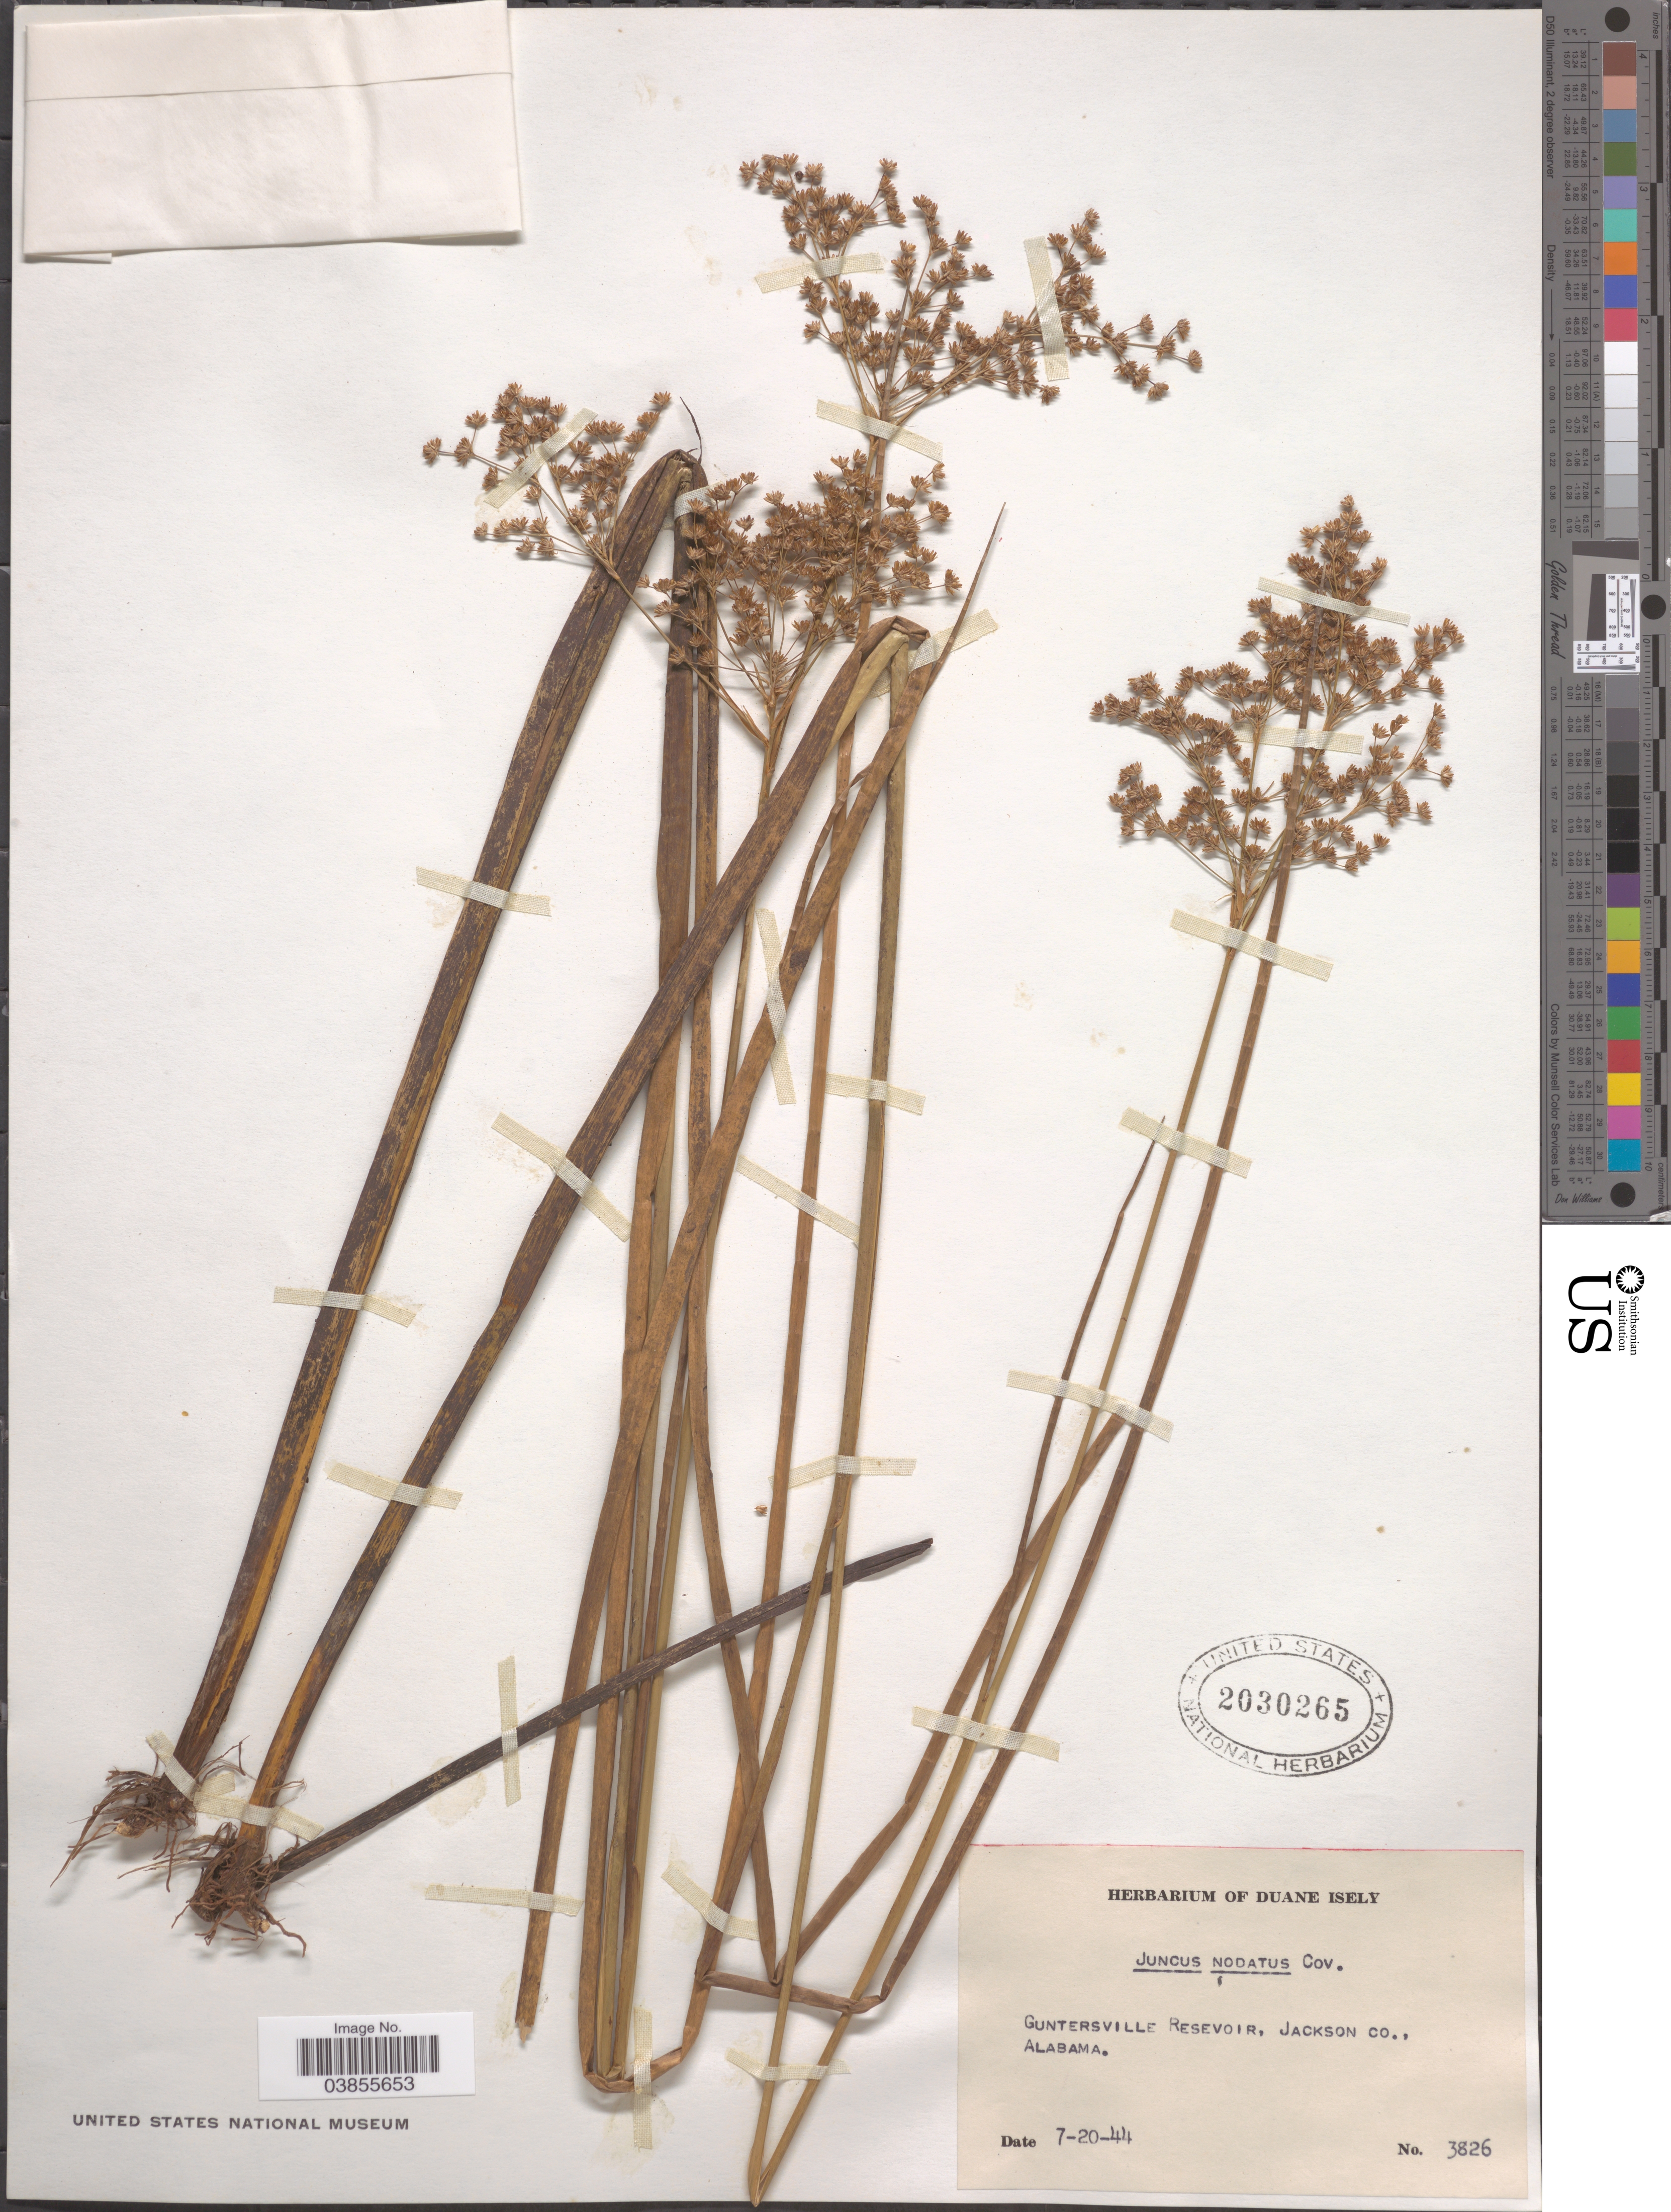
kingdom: Plantae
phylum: Tracheophyta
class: Liliopsida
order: Poales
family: Juncaceae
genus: Juncus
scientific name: Juncus nodatus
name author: Coville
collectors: ex. herb. Duane Isely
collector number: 3826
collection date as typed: Transcribed d/m/y: 20/7/44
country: United States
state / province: Alabama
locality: Guntersville Reservoir, Jackson Co.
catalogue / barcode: US 2030265